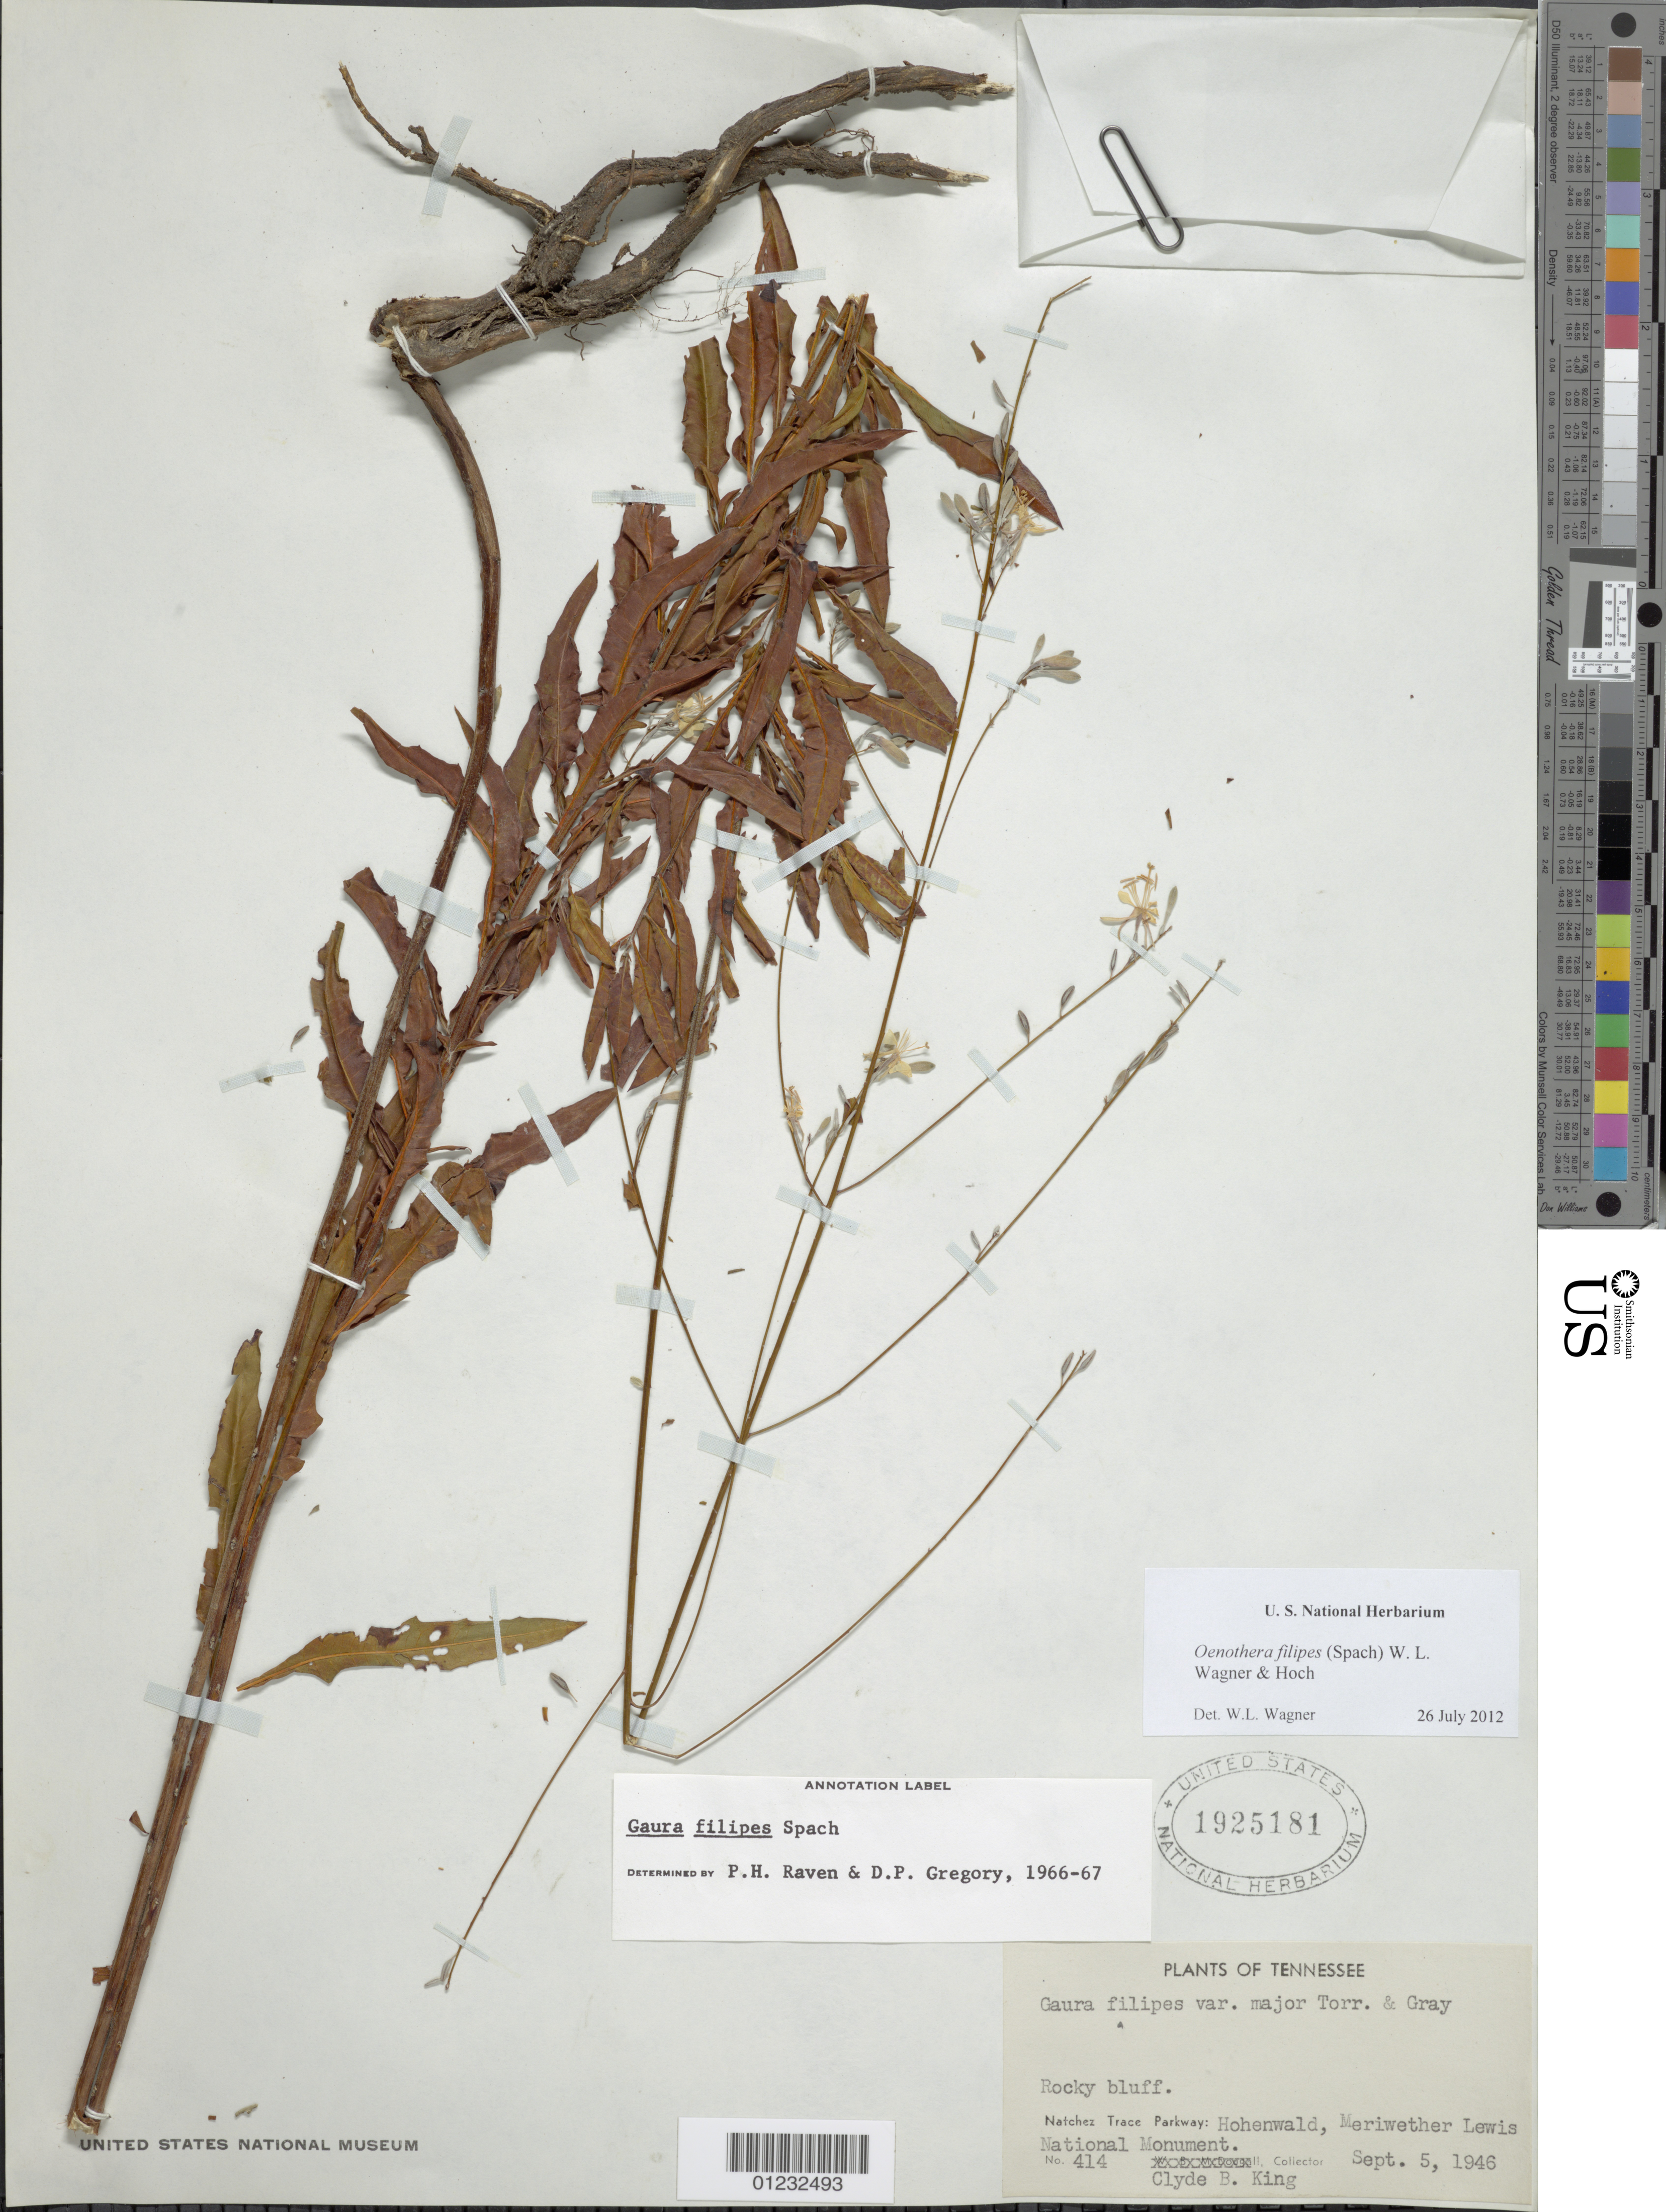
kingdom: Plantae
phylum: Tracheophyta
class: Magnoliopsida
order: Myrtales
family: Onagraceae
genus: Oenothera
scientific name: Oenothera filipes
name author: (Spach) W.L. Wagner & Hoch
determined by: Wagner, W. L., (BOT), Smithsonian Institution - National Museum of Natural History (UNITED STATES)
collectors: C. King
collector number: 414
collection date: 1946-09-05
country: United States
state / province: Tennessee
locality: Natchez Trace Parkway: Hhenwald, Meriwether, Lewis National Monumnet.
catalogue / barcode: US 1925181